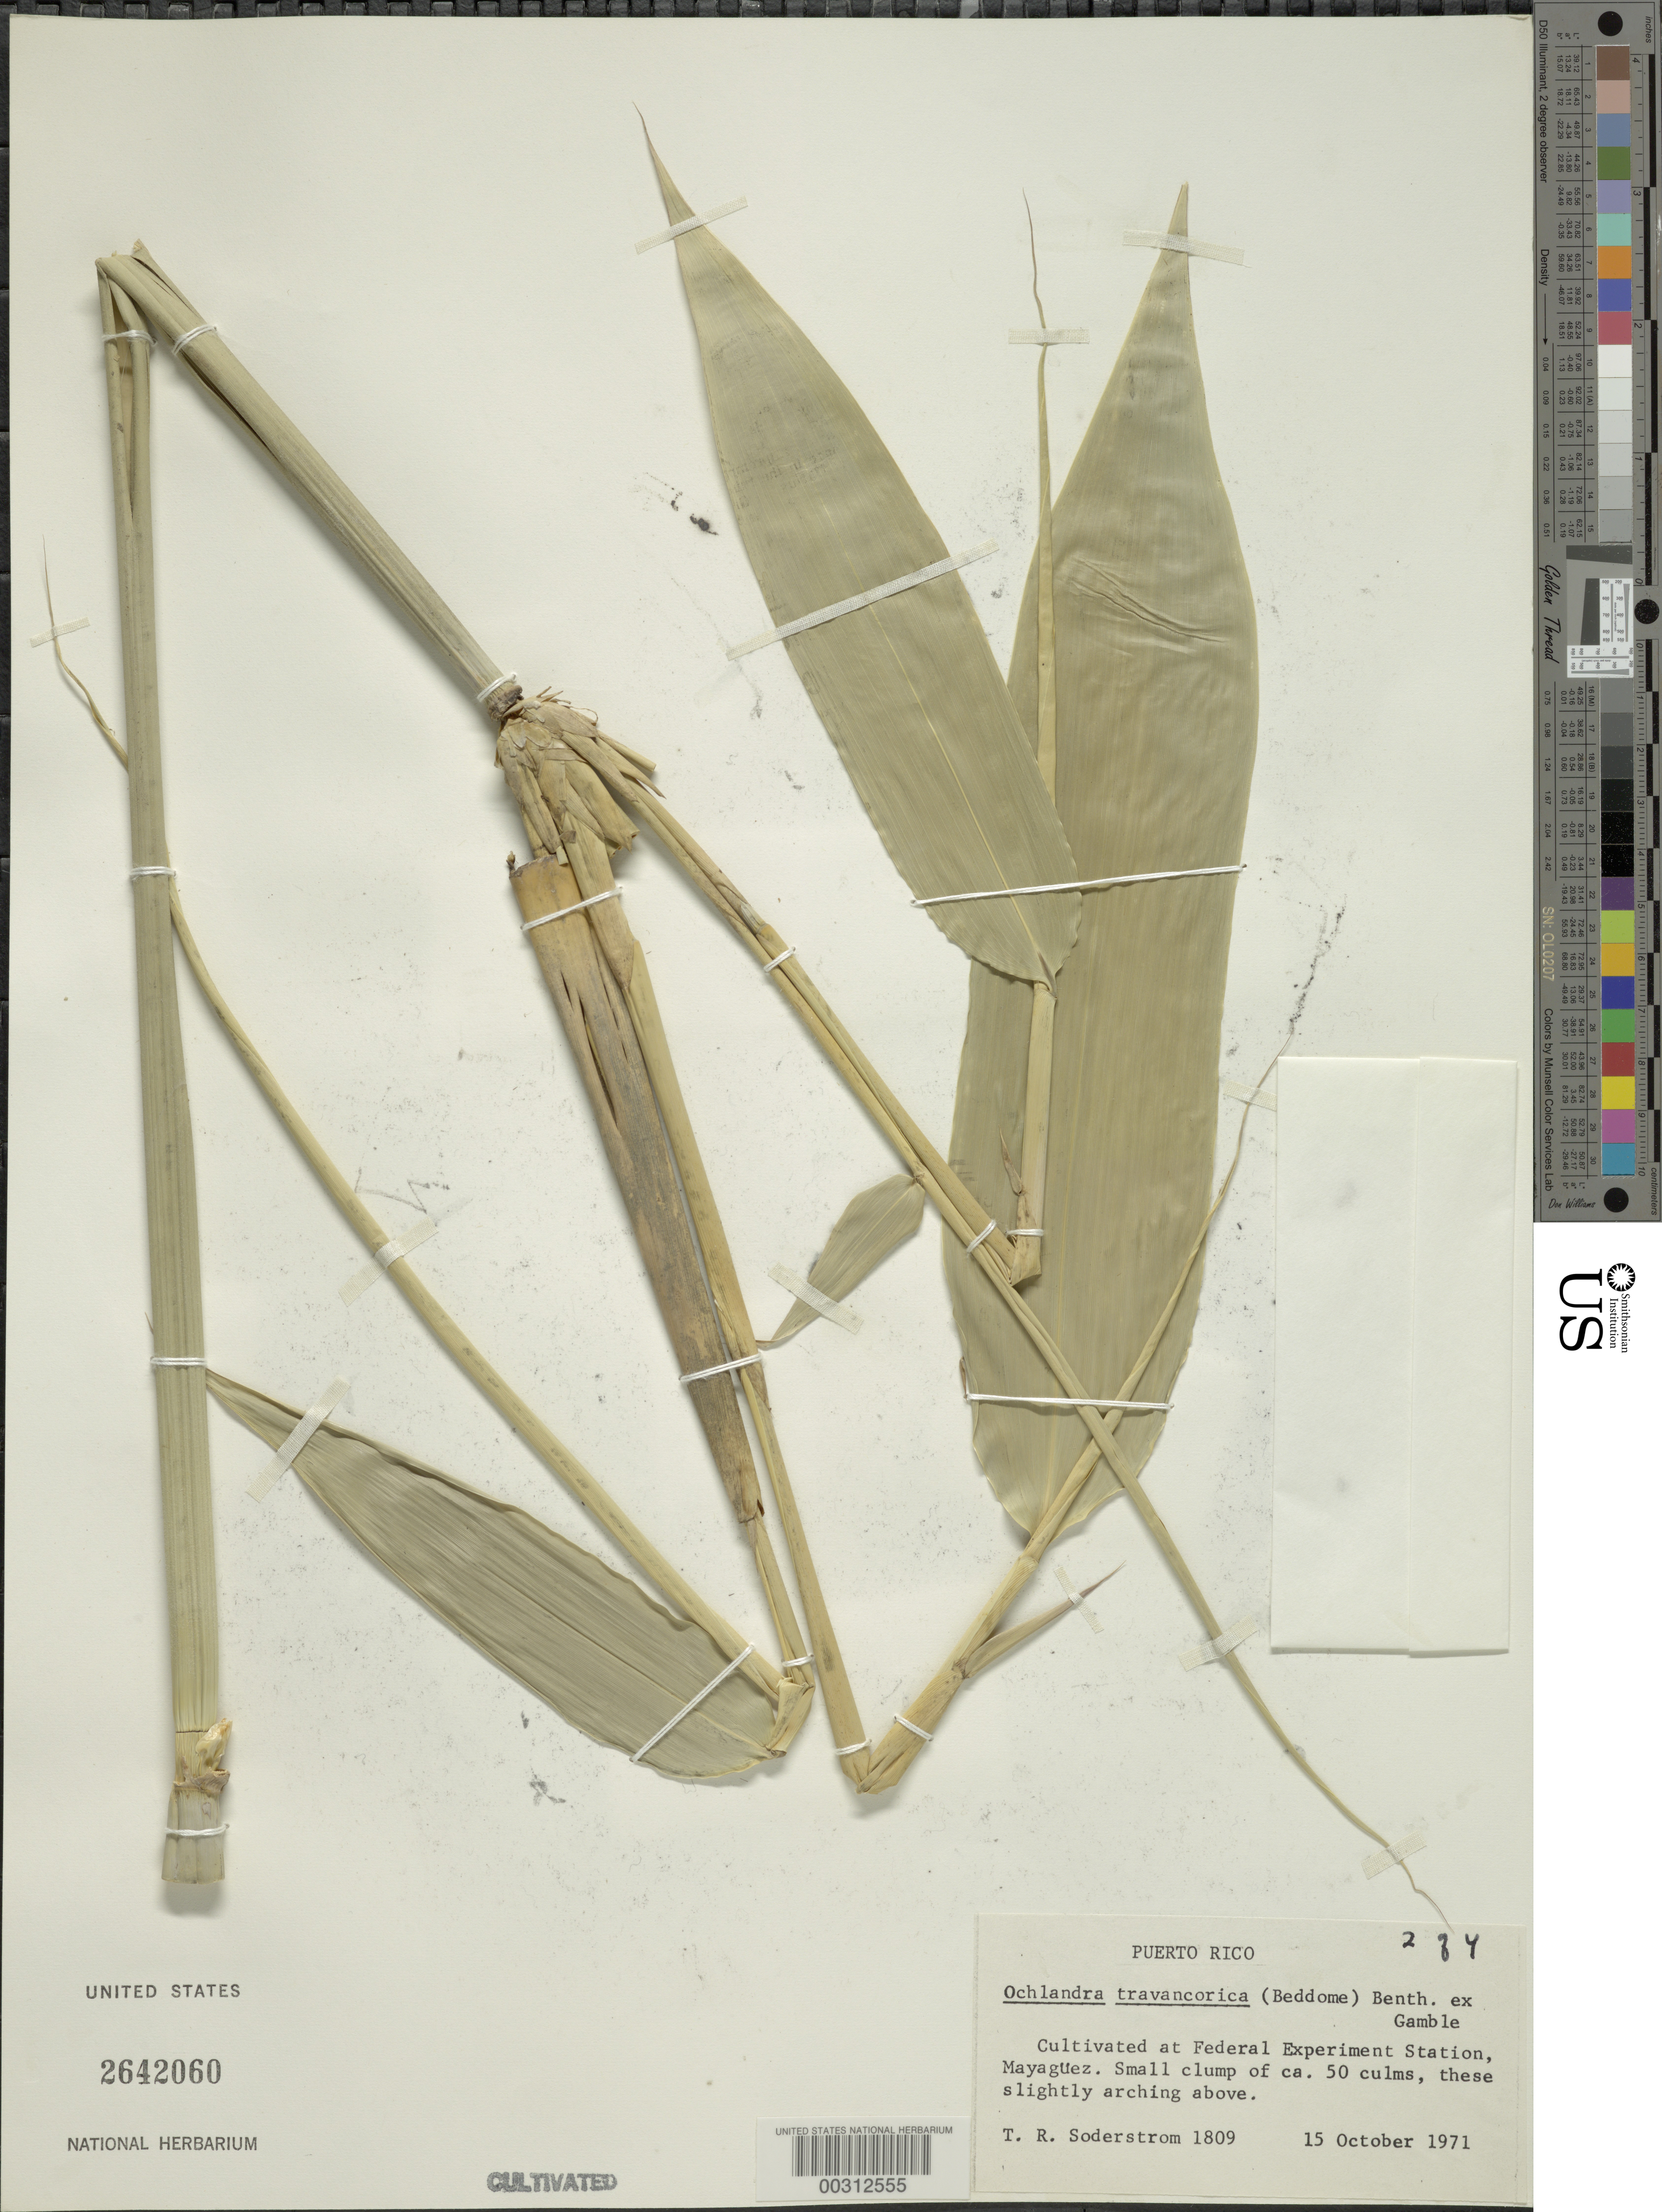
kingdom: Plantae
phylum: Tracheophyta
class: Liliopsida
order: Poales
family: Poaceae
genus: Ochlandra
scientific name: Ochlandra travancorica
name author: (Bedd.) Benth. ex Gamble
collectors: T. R. Soderstrom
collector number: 1809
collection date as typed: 15 Oct 1971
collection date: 1971-10-15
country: Puerto Rico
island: Greater Antilles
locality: Fed. expt. sta., mayaguez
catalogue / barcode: US 2642060